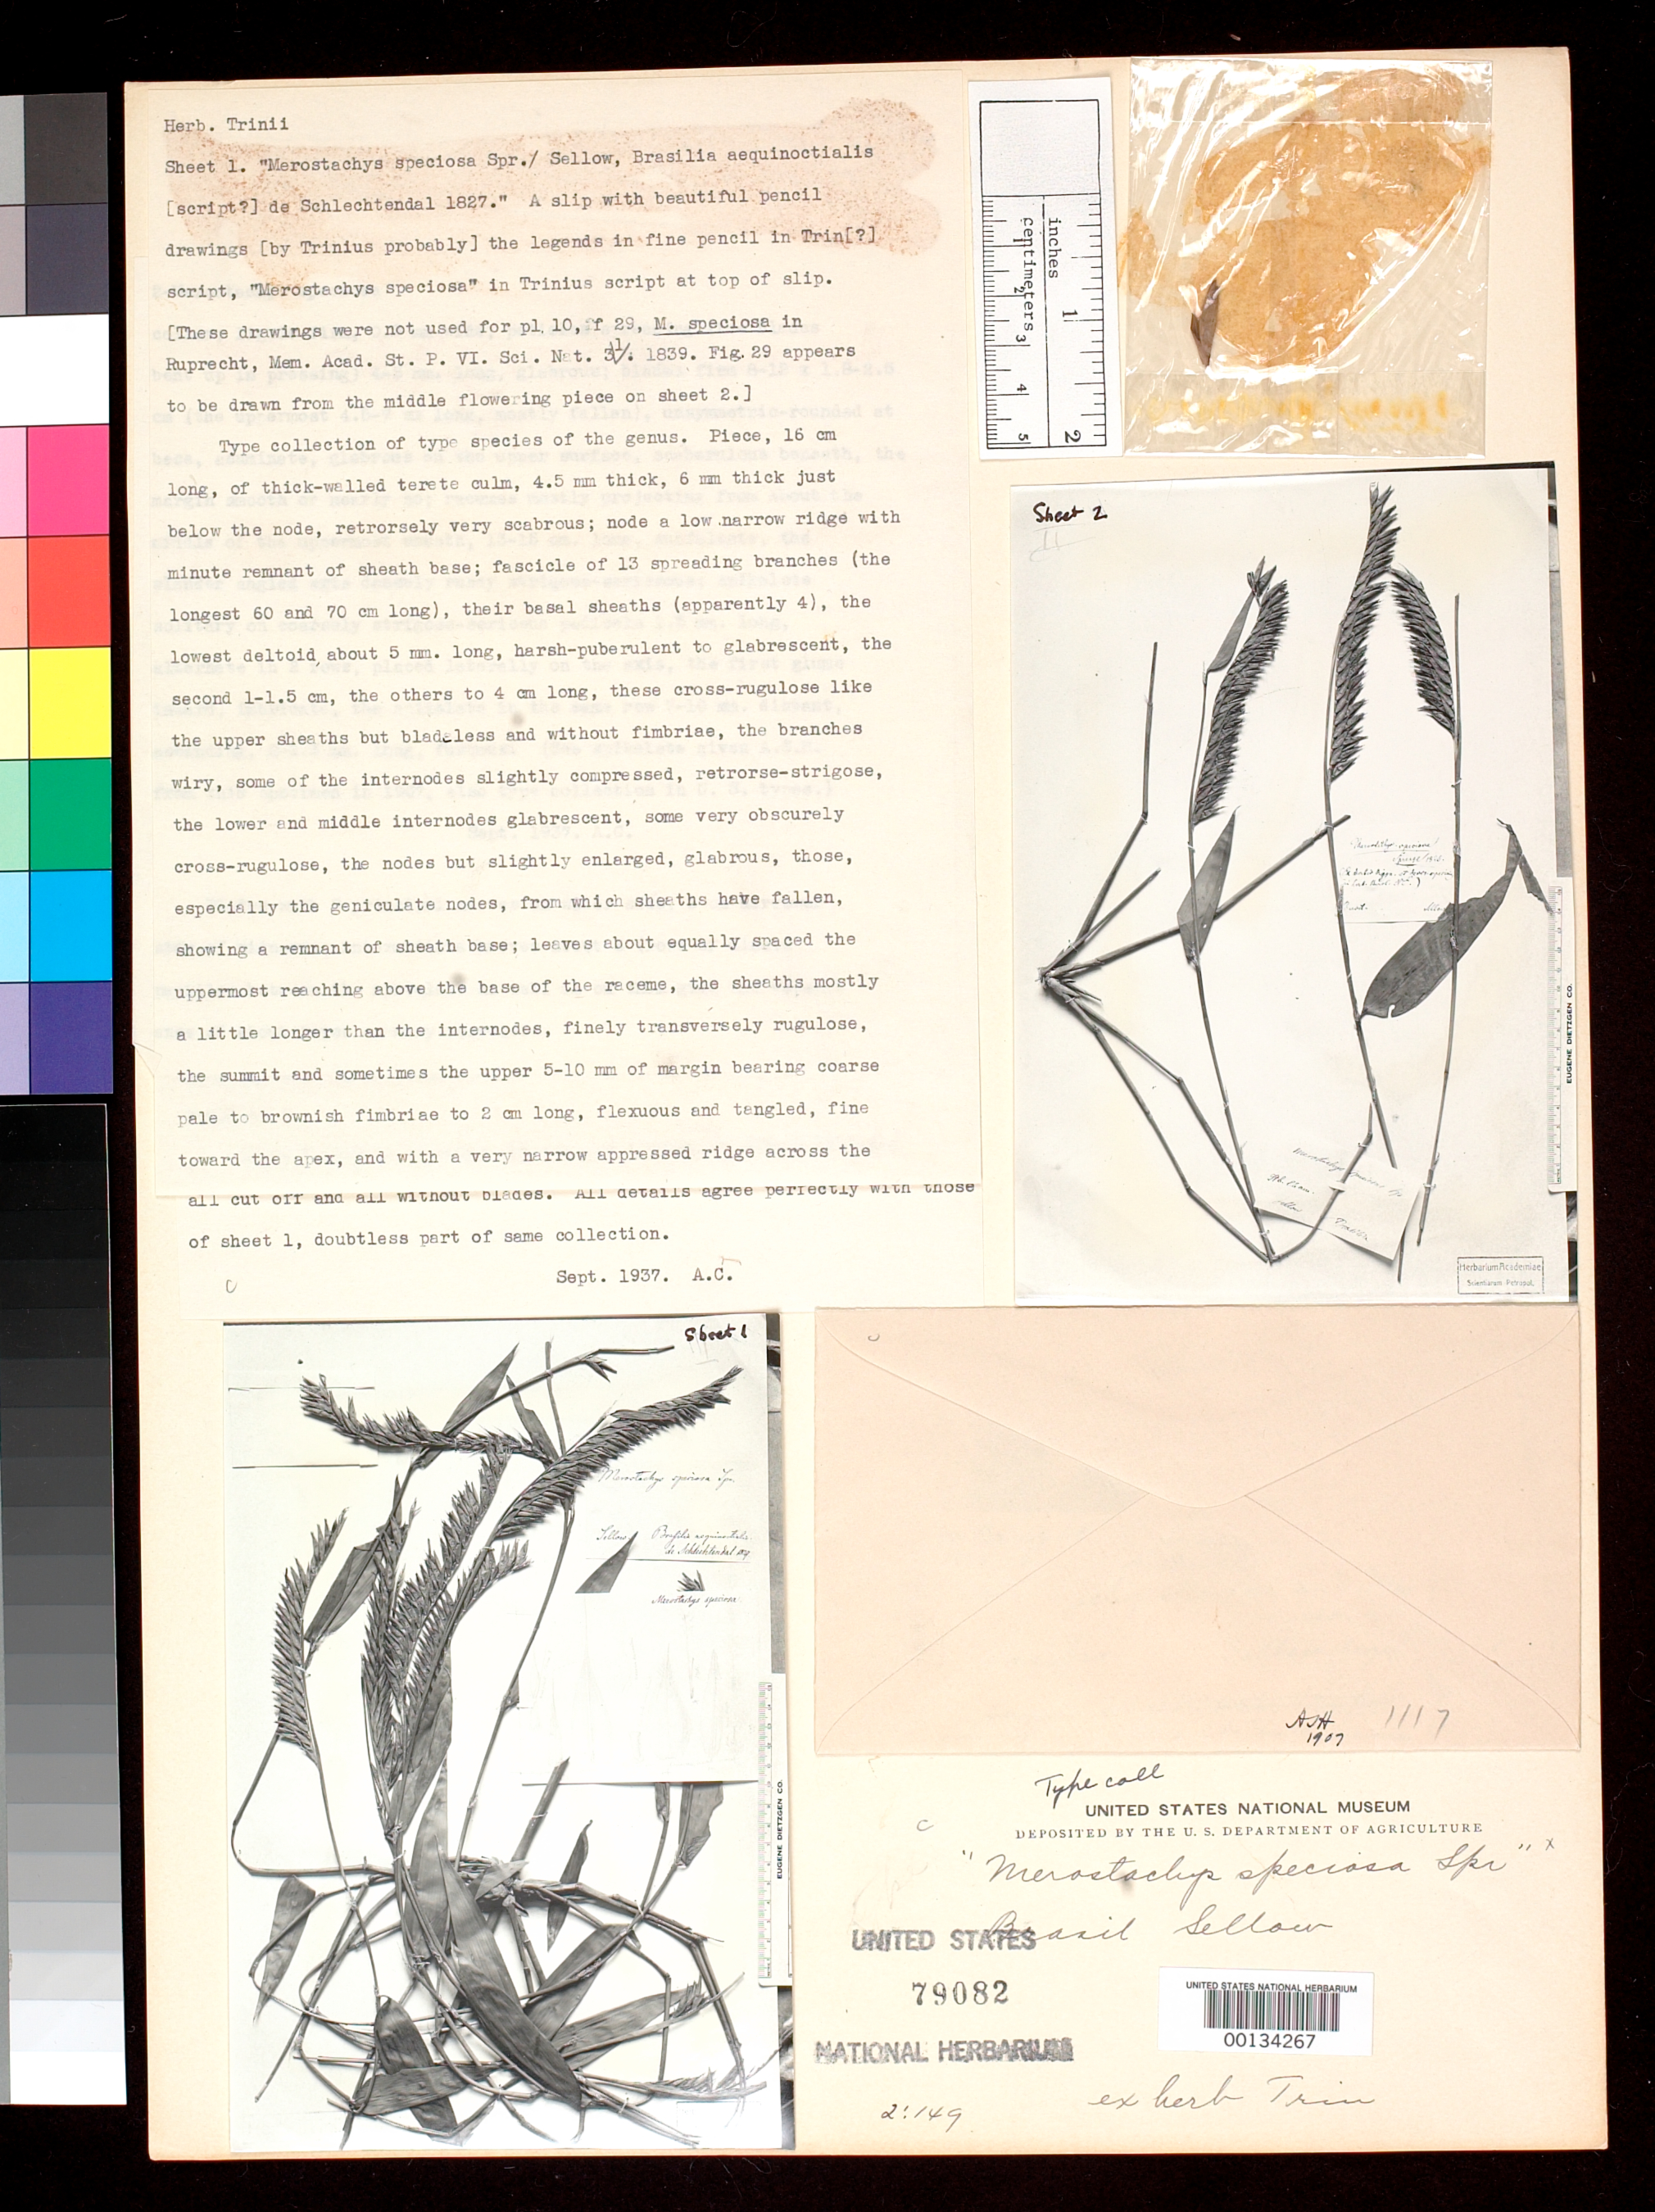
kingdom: Plantae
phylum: Tracheophyta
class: Liliopsida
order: Poales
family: Poaceae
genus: Merostachys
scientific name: Merostachys speciosa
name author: Spreng.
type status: Type Collection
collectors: F. Sellow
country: Brazil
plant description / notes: Photographs and fragmentary material of type specimens ex herb. Trin.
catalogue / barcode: US 79082